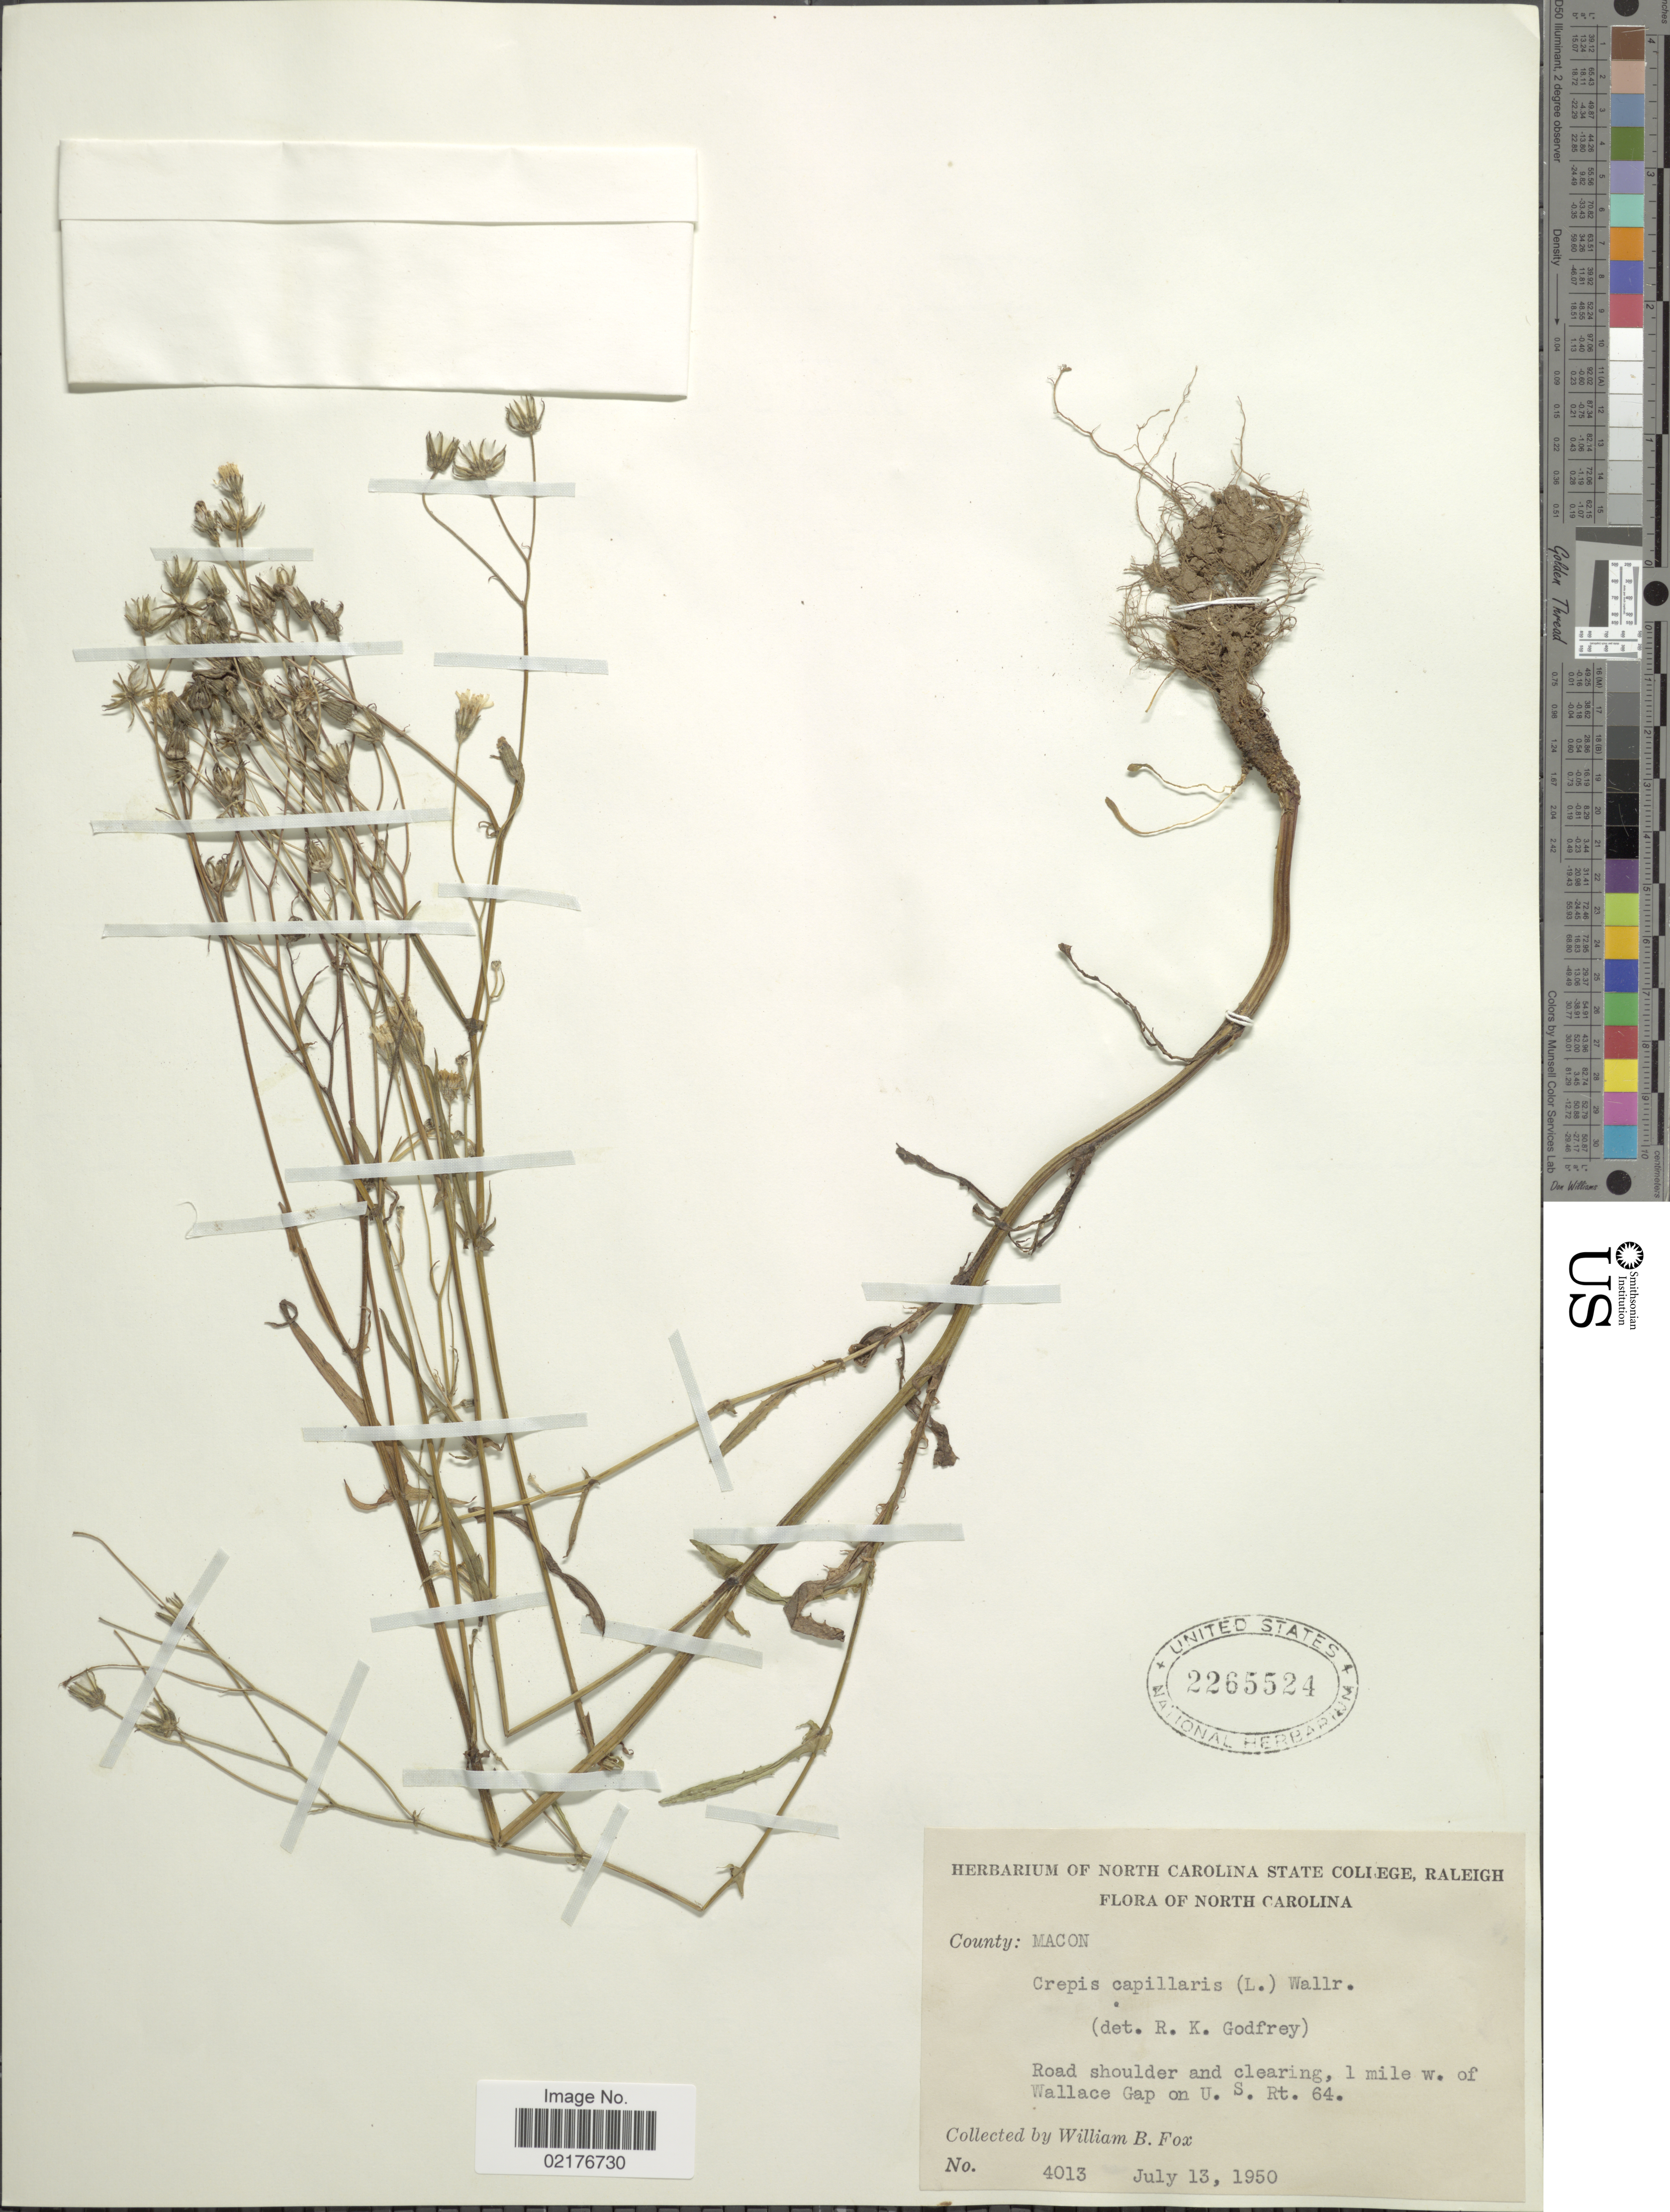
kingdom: Plantae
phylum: Tracheophyta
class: Magnoliopsida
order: Asterales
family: Asteraceae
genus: Crepis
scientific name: Crepis capillaris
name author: (L.) Wallr.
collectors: W. B. Fox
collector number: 4013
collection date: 1950-07-13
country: United States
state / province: North Carolina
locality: Road shoulder and clearing, 1 miles W. of Wallace Gap on U.S. Rt. 64, County: Macoun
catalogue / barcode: US 2265524